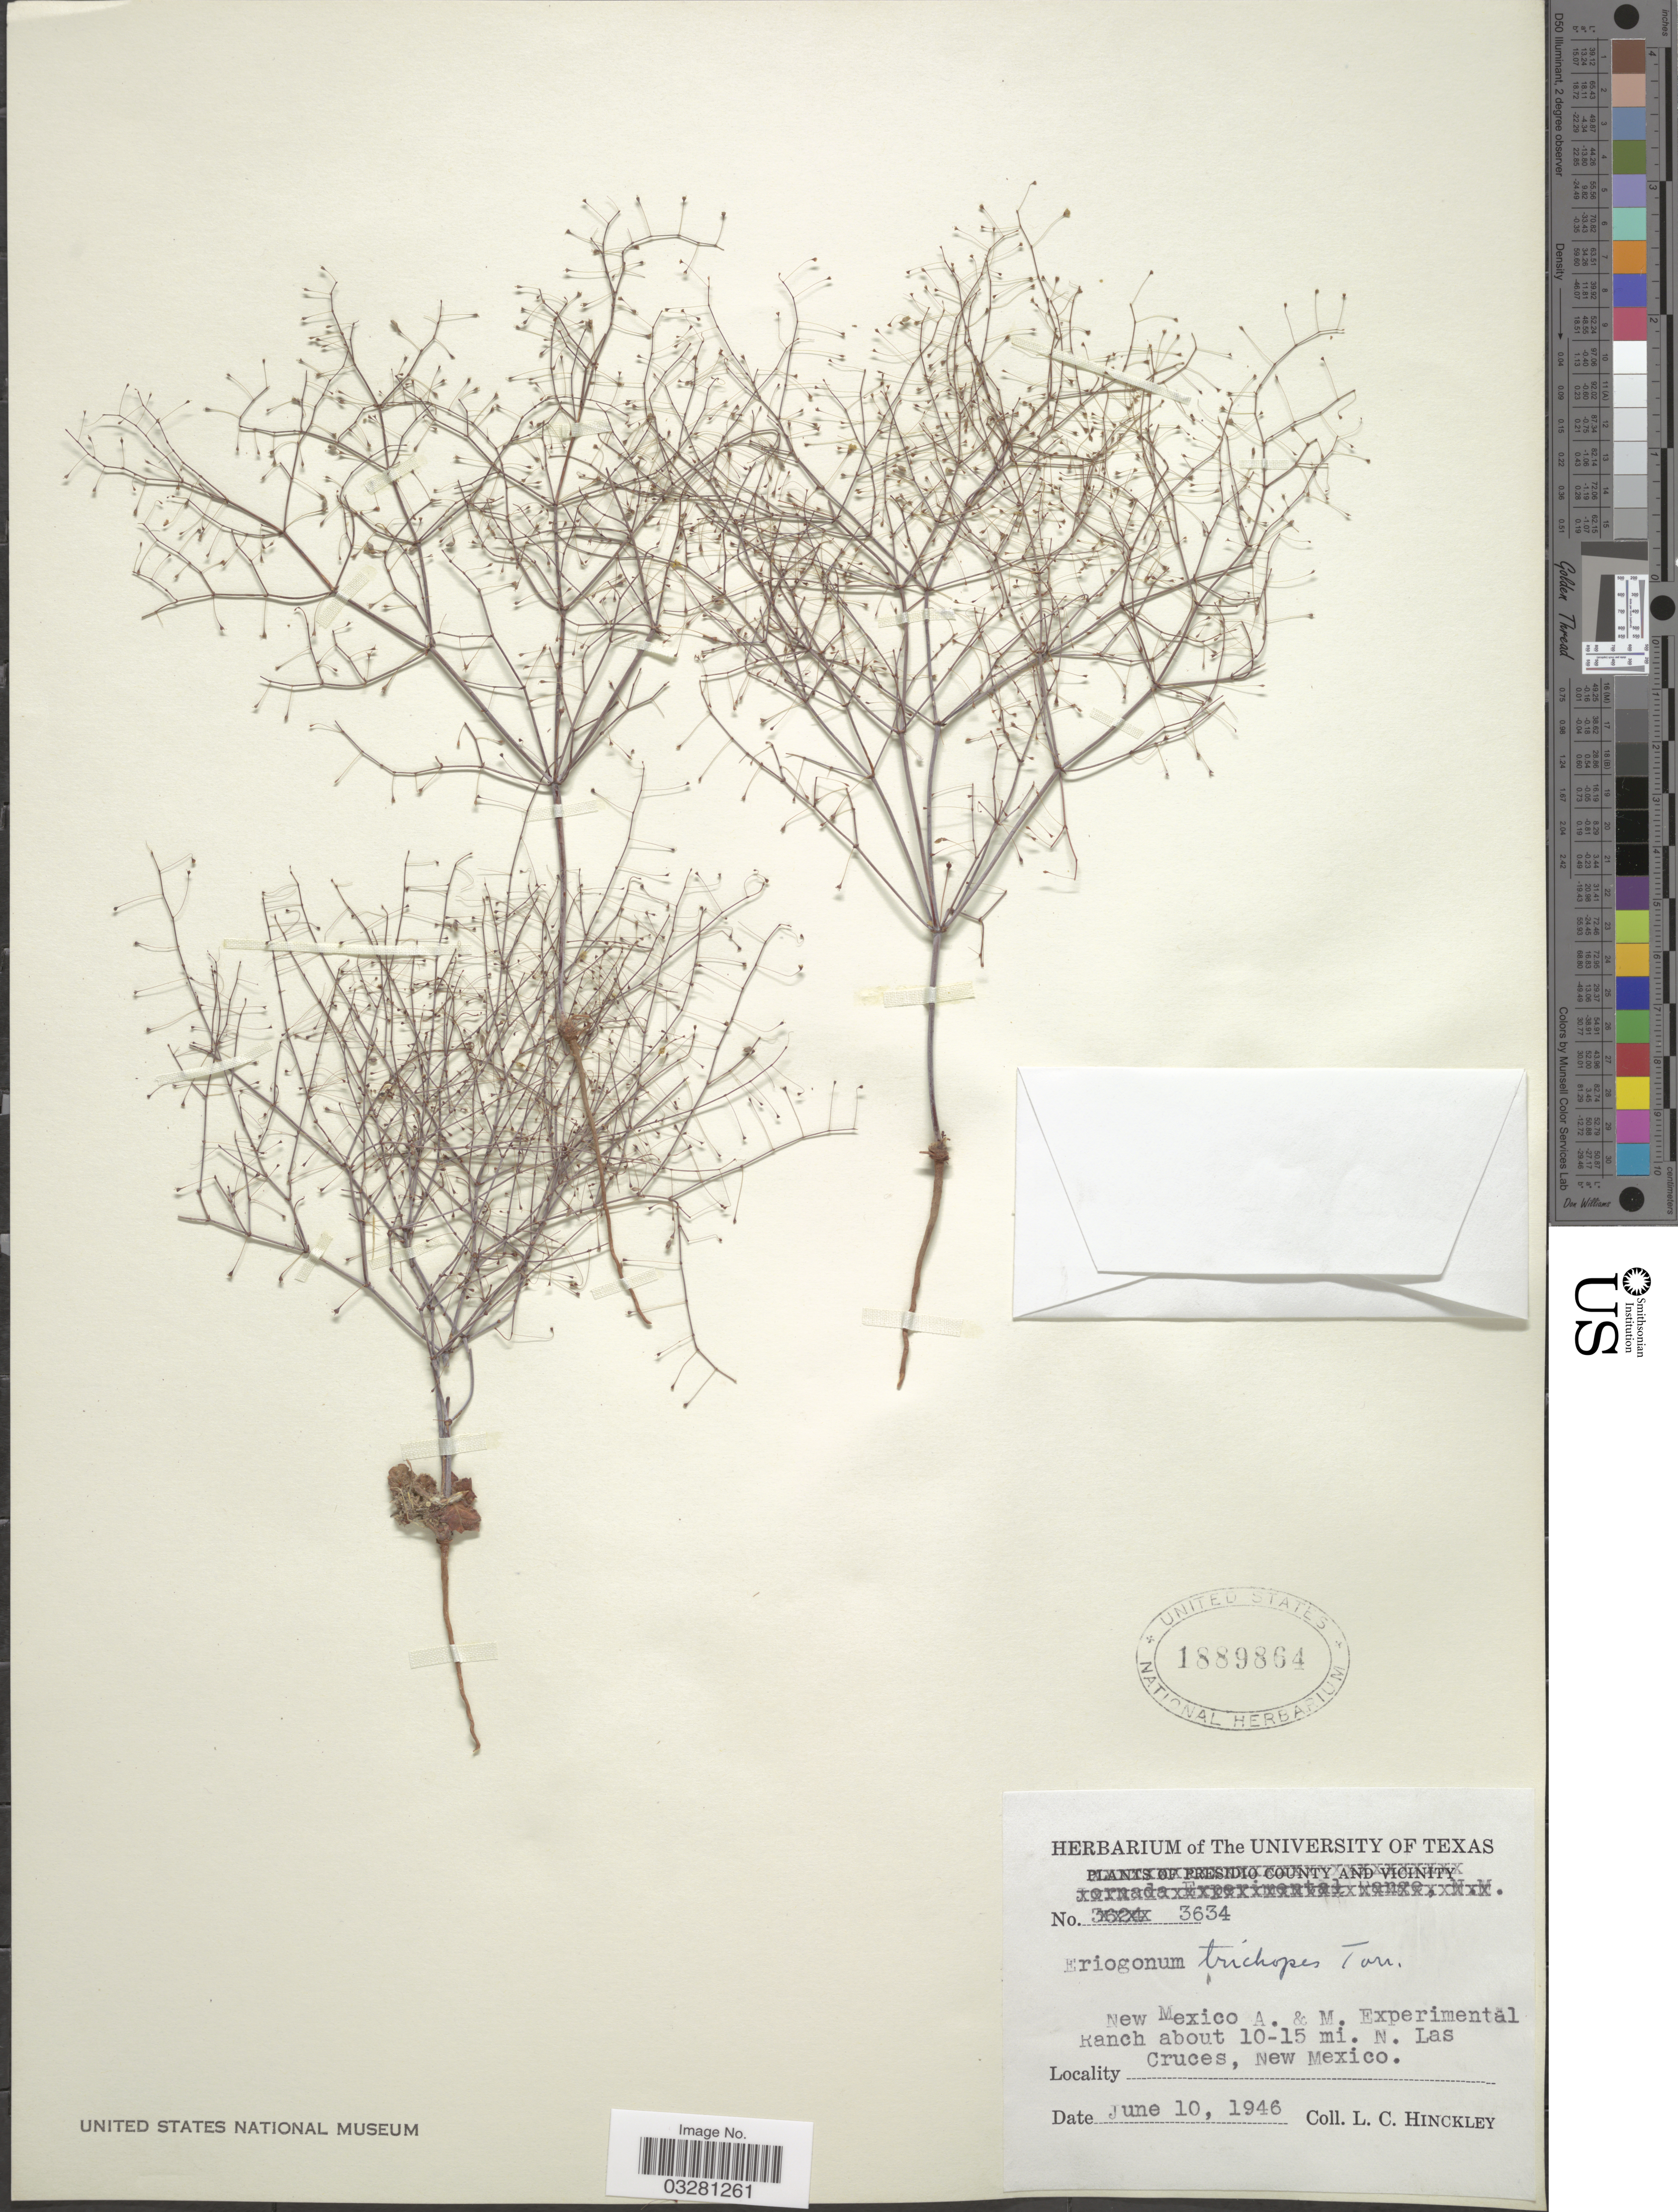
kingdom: Plantae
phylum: Tracheophyta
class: Magnoliopsida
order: Caryophyllales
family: Polygonaceae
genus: Eriogonum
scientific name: Eriogonum trichopes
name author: Torr.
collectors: L. Hinckley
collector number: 3634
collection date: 1946-06-10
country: United States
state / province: New Mexico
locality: New Mexico A. & M. Experimental Ranch about 10-15 mi. N. Las Cruces.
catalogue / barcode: US 1889864